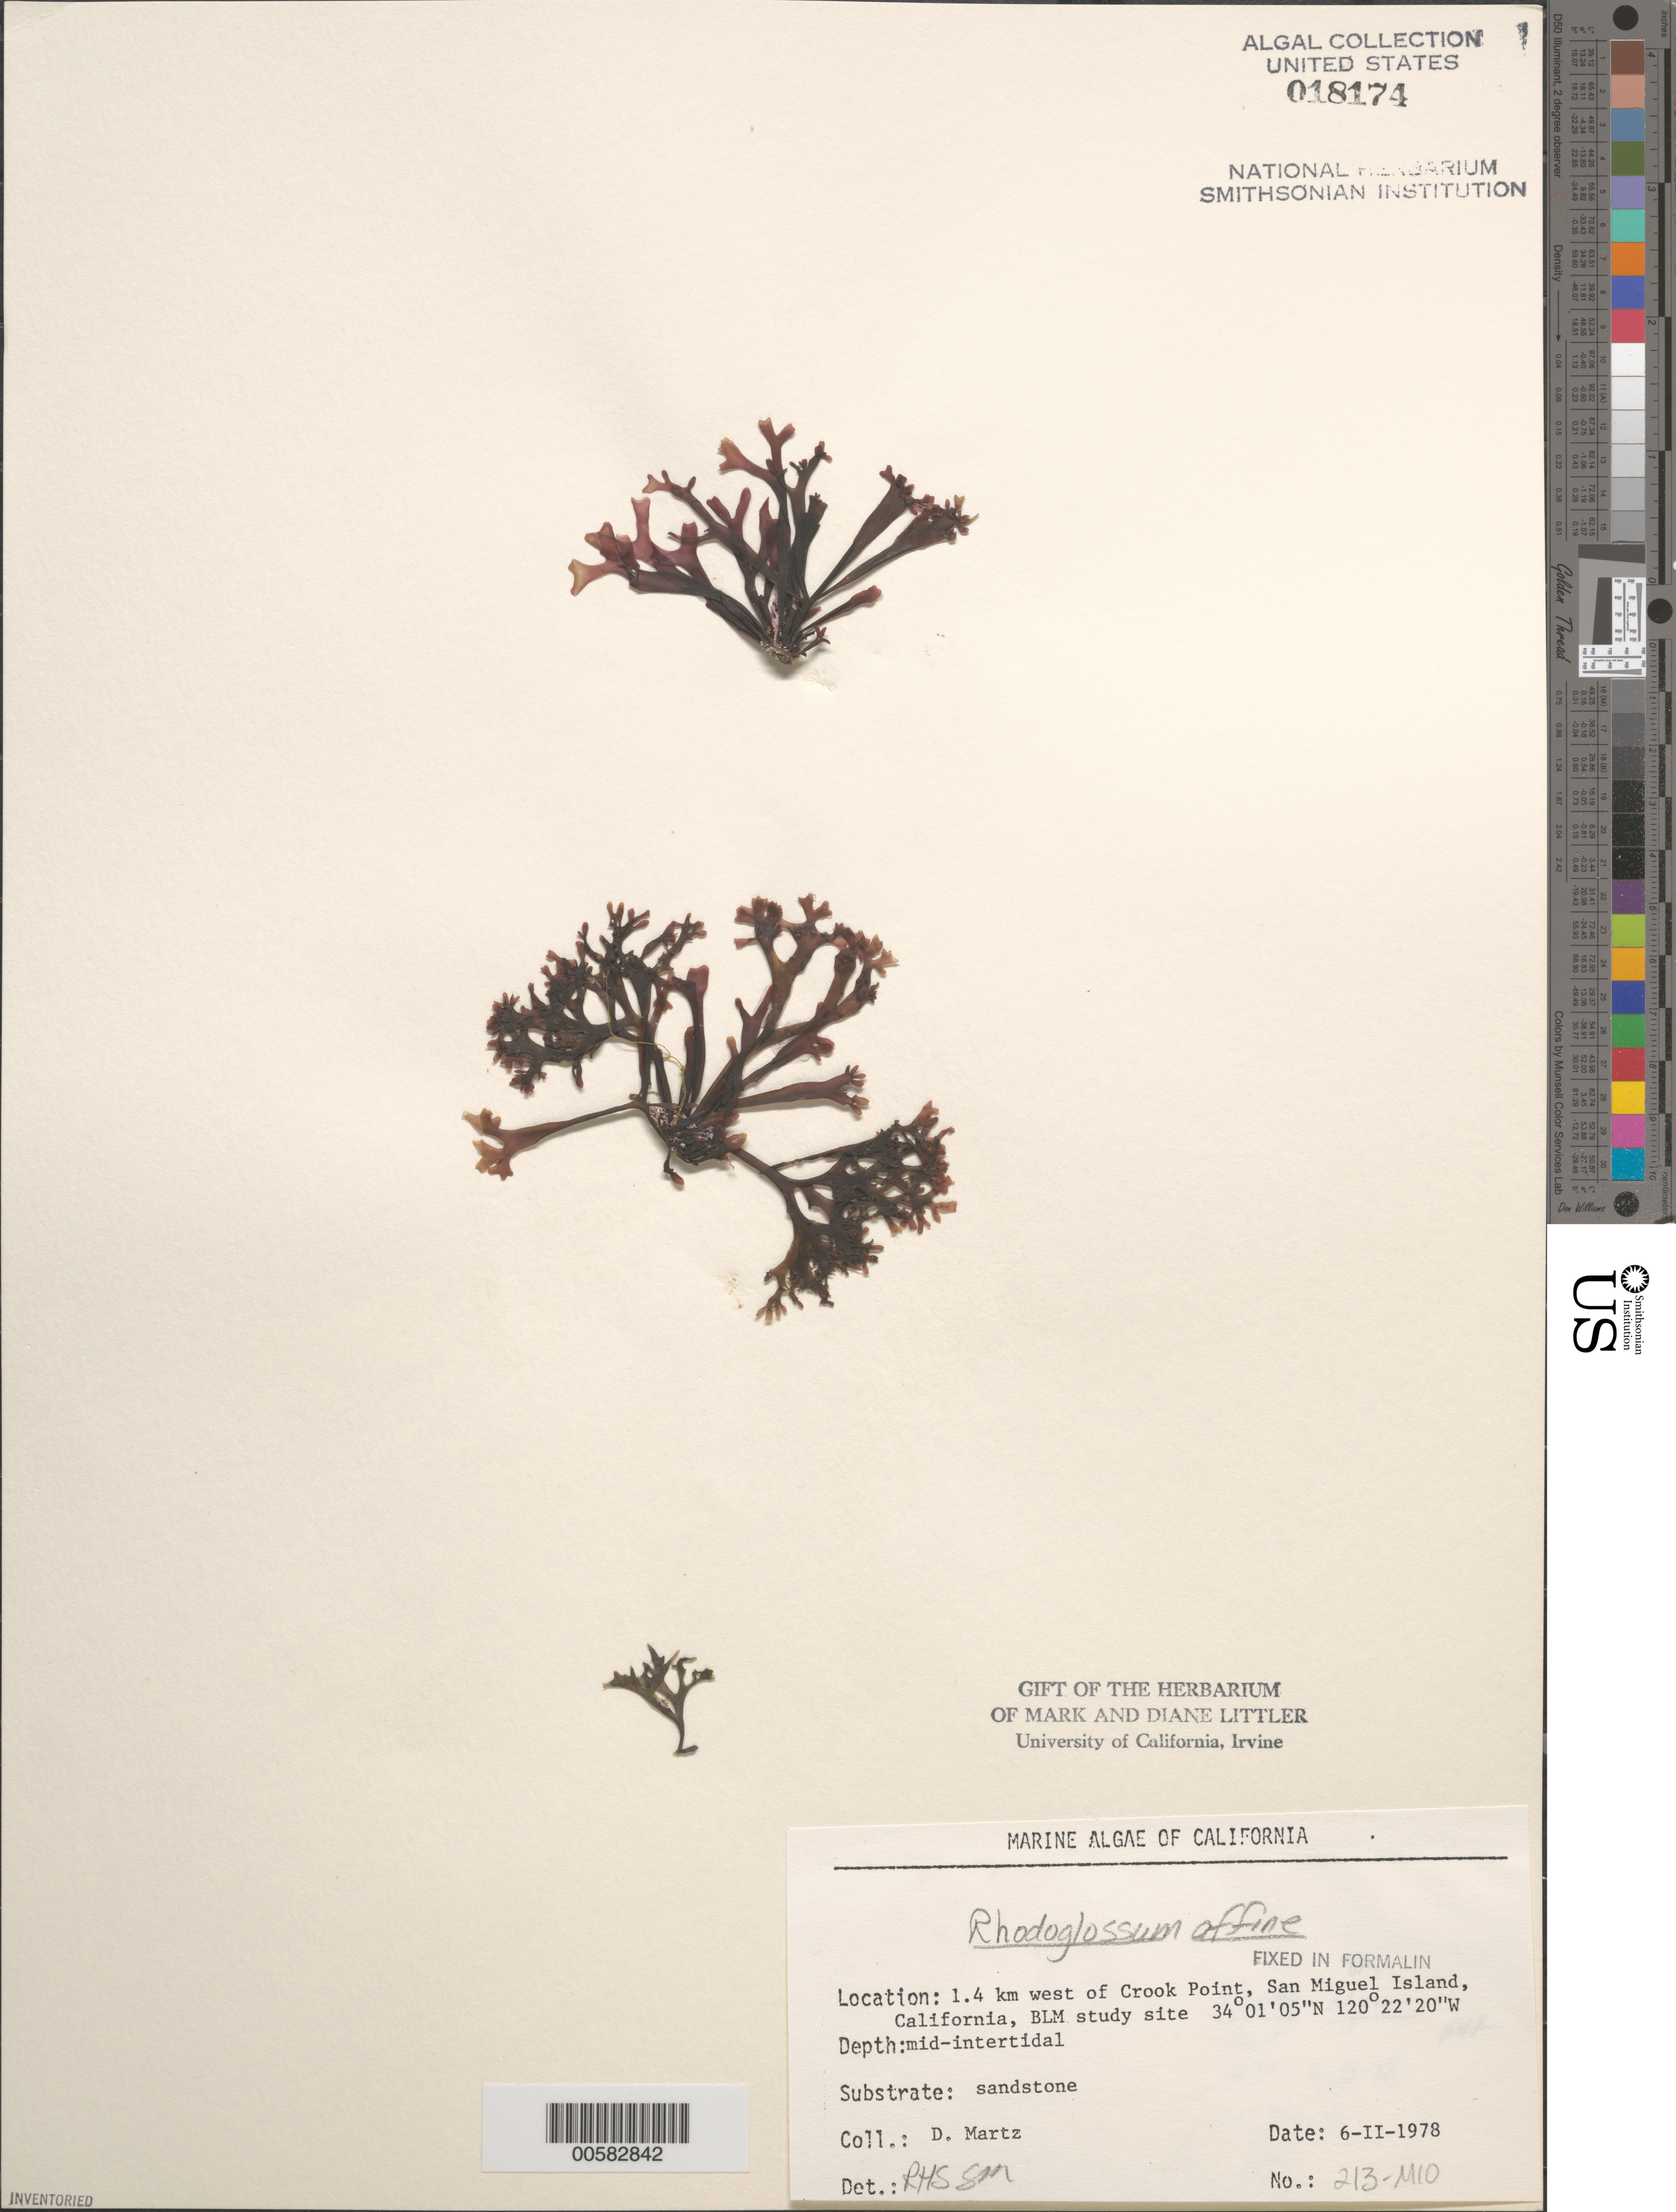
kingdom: Plantae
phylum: Rhodophyta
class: Florideophyceae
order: Gigartinales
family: Gigartinaceae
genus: Mazzaella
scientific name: Mazzaella affinis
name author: (Harvey) Fredericq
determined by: Algae name updating Project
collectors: D. Martz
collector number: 213-mio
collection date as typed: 06 Feb 1978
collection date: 1978-02-06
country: United States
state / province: California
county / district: Santa Barbara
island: San Miguel Island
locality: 1.4 km north of Crook Point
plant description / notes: BLM-SOCALBIGHT Rocky Intertidal Survey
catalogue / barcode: US 18174